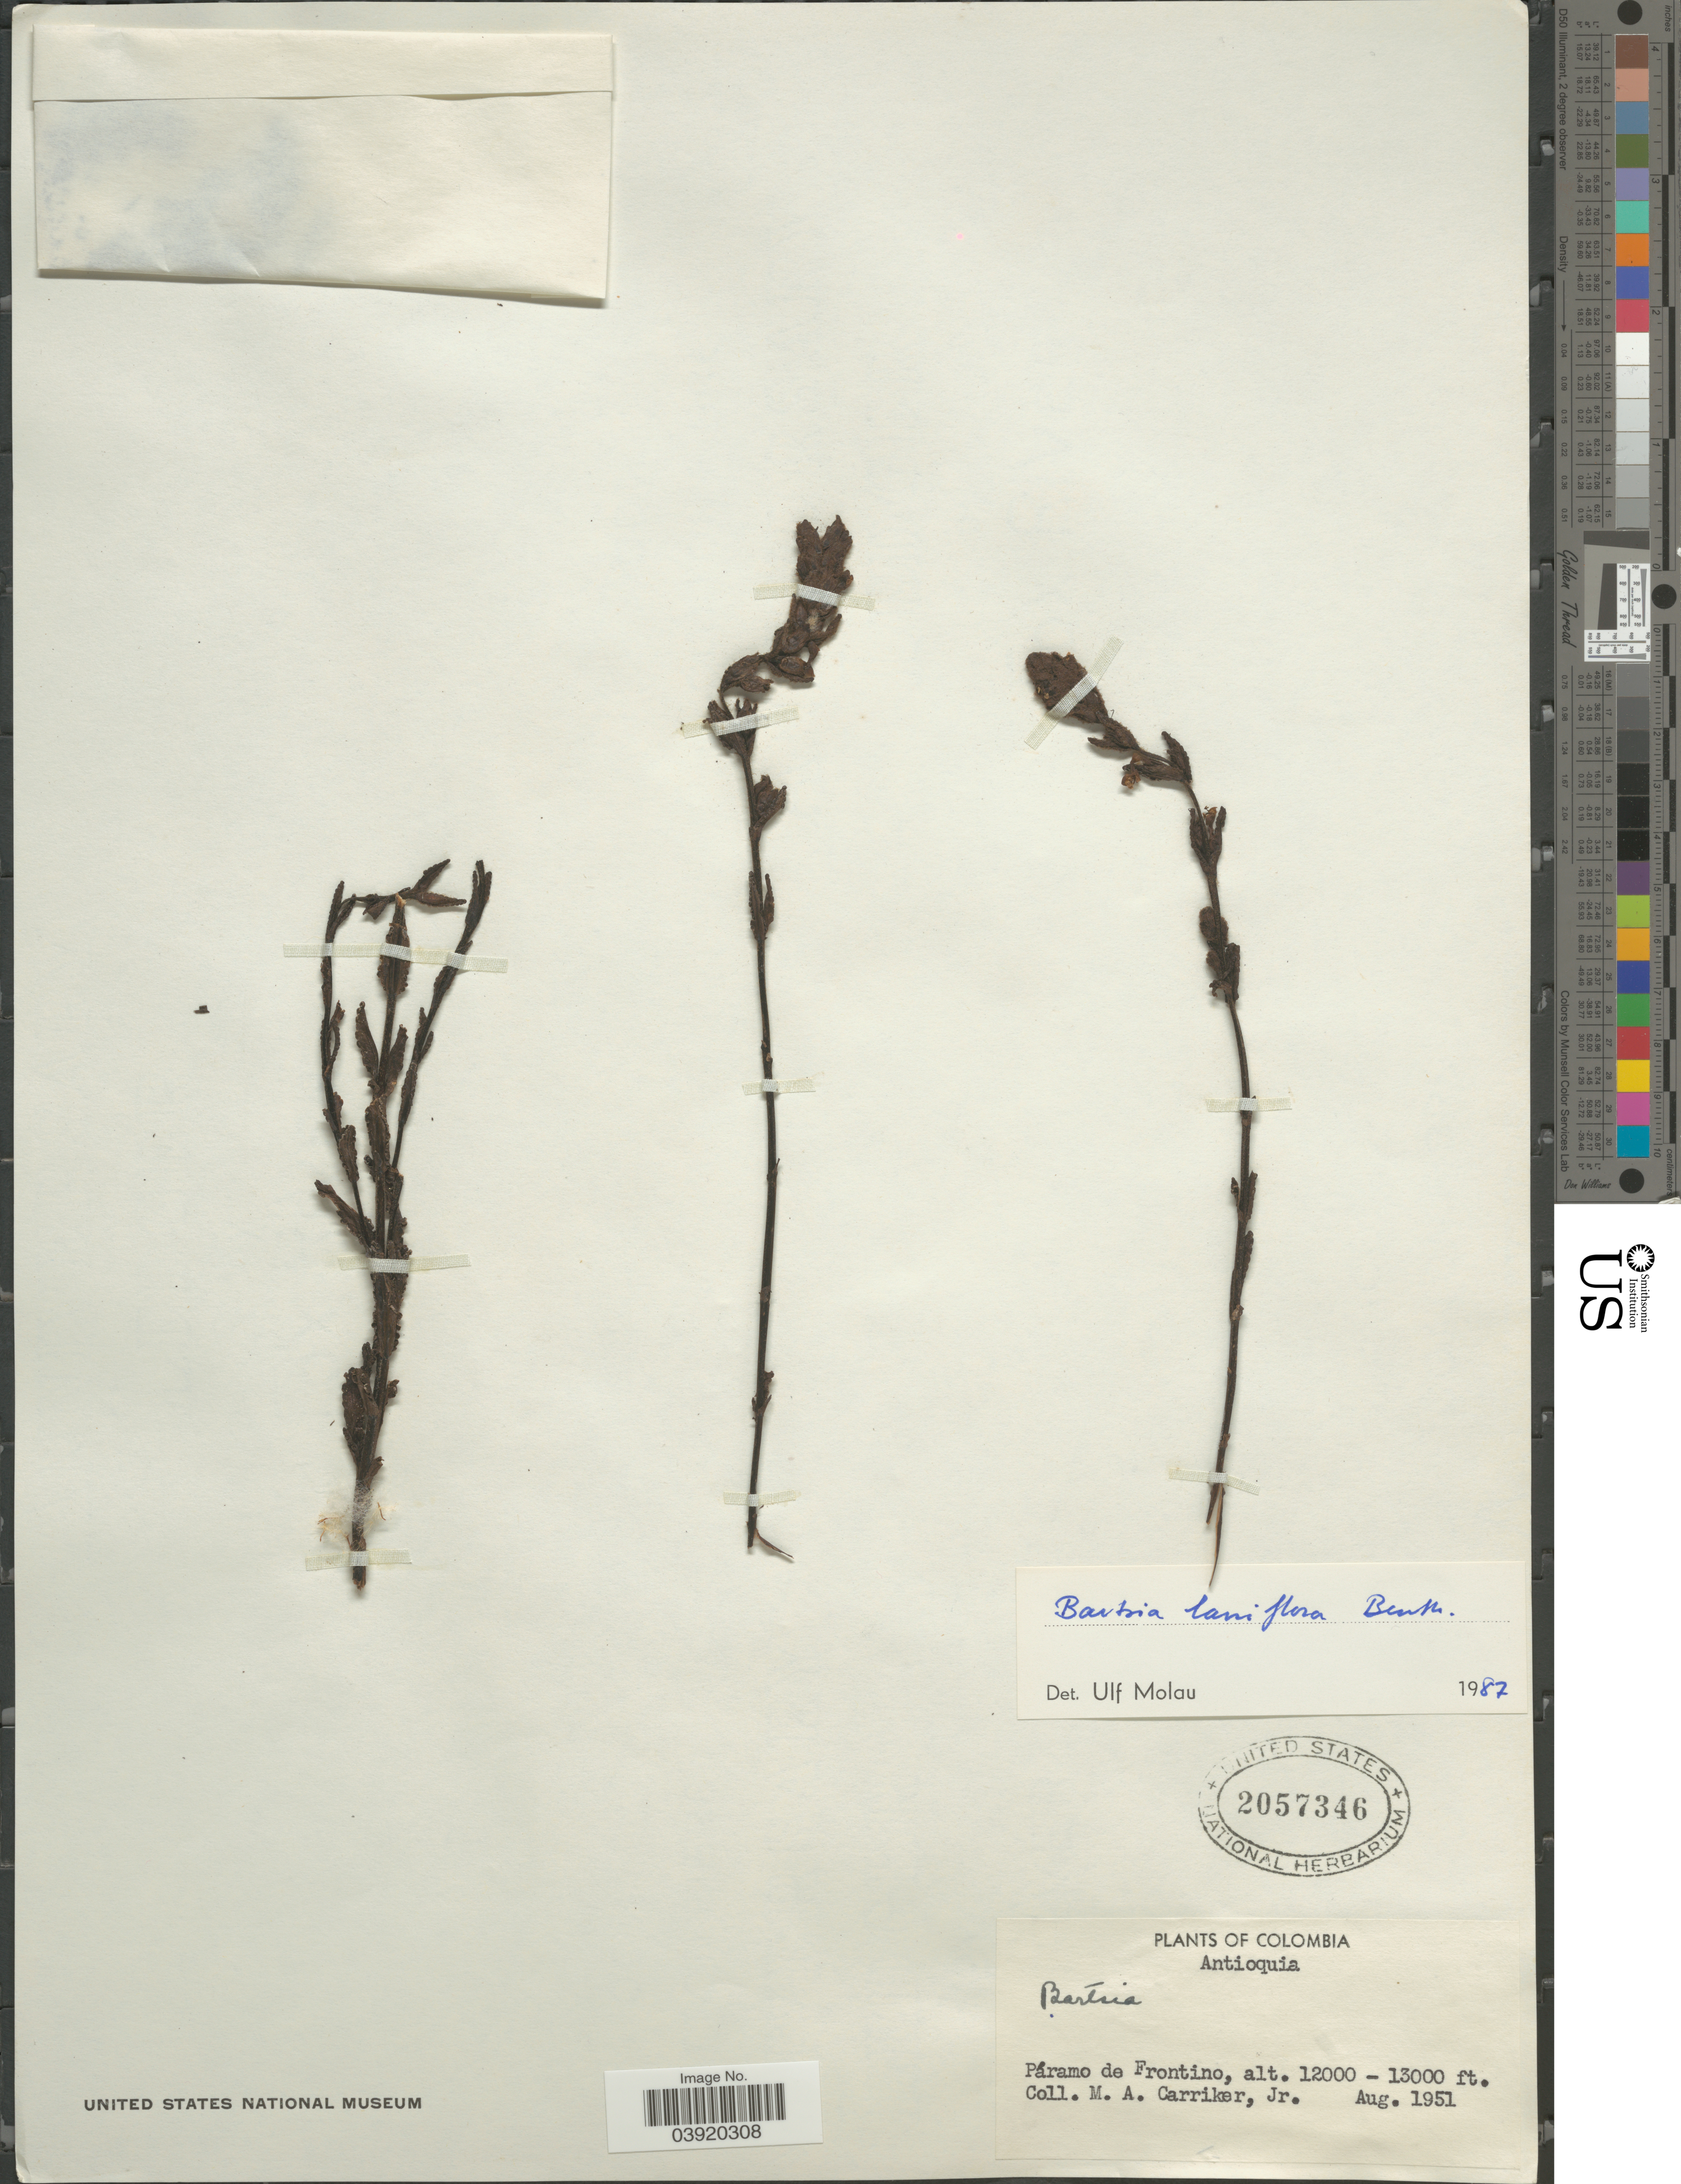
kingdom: Plantae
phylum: Tracheophyta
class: Magnoliopsida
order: Lamiales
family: Orobanchaceae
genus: Bartsia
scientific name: Bartsia laniflora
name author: Benth.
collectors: M. A. Carriker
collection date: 1951-08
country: Colombia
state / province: Antioquia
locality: Páramo de Frontino.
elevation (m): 3658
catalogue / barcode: US 2057346